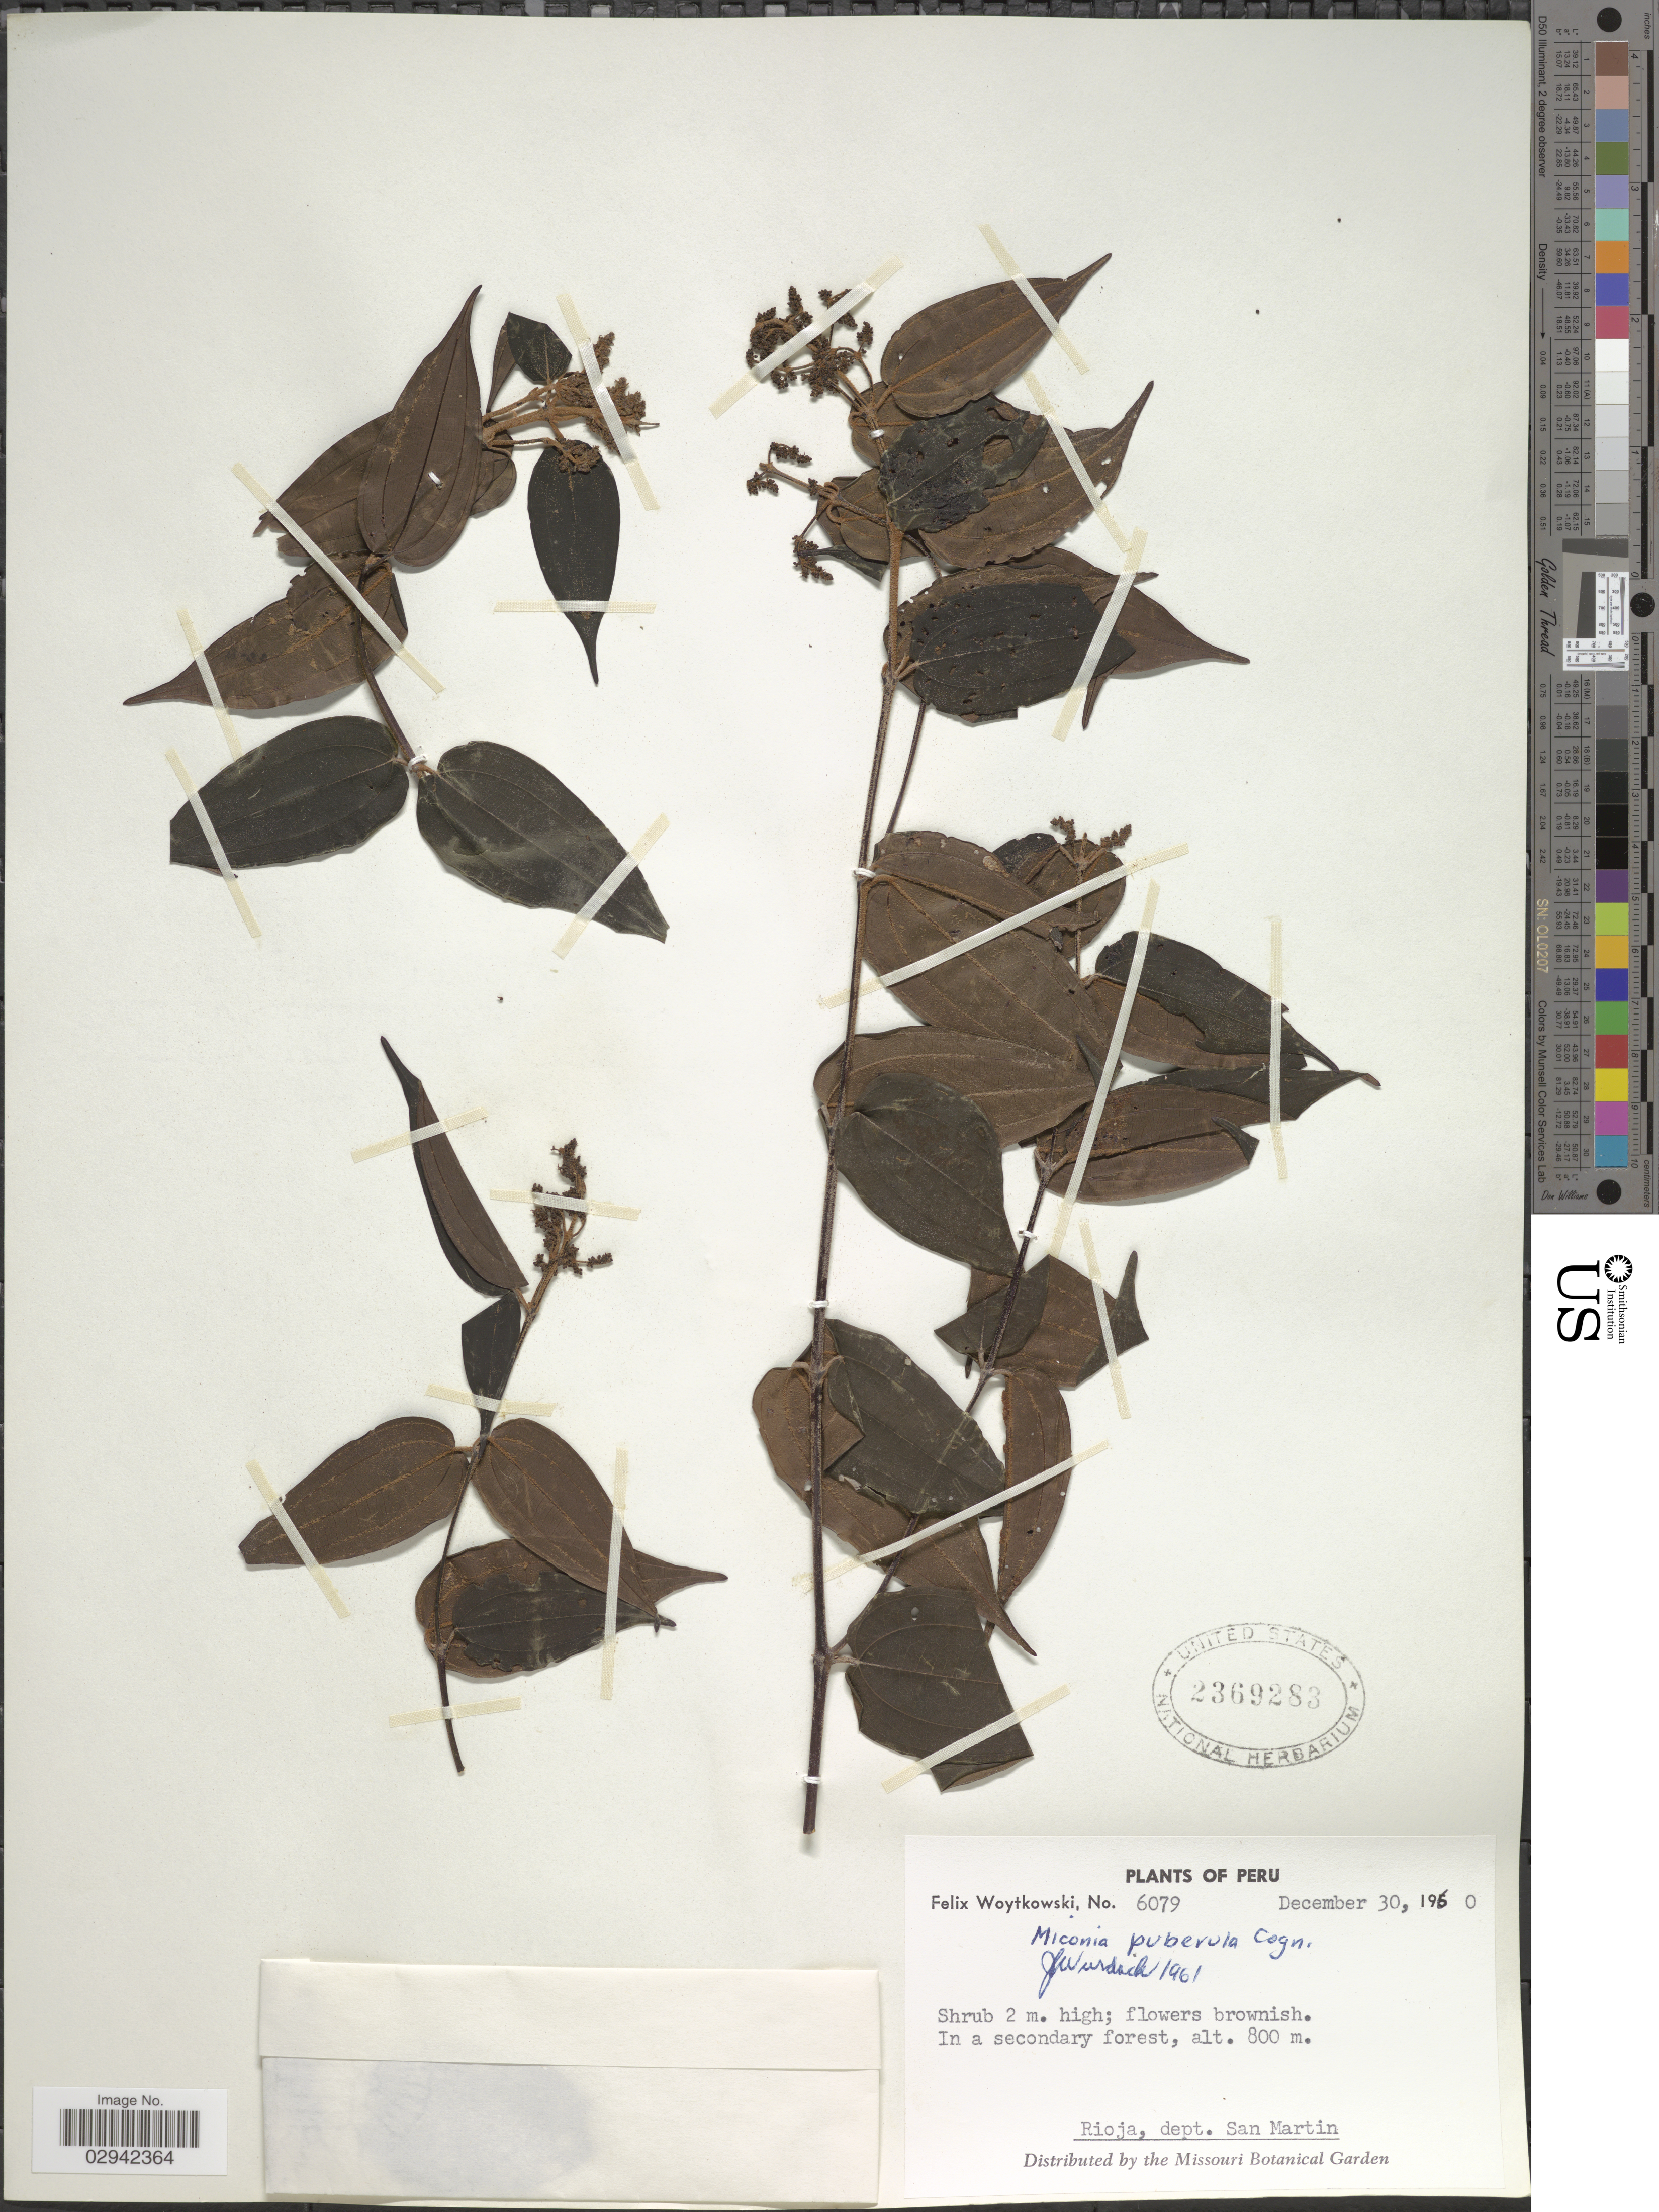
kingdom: Plantae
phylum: Tracheophyta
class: Magnoliopsida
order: Myrtales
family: Melastomataceae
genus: Miconia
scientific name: Miconia puberula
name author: Cogn.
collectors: F. Woytkowski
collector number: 6079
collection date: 1960-12-30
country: Peru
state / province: San Martín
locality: Rioja, dept. San Martin.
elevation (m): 800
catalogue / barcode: US 2369283